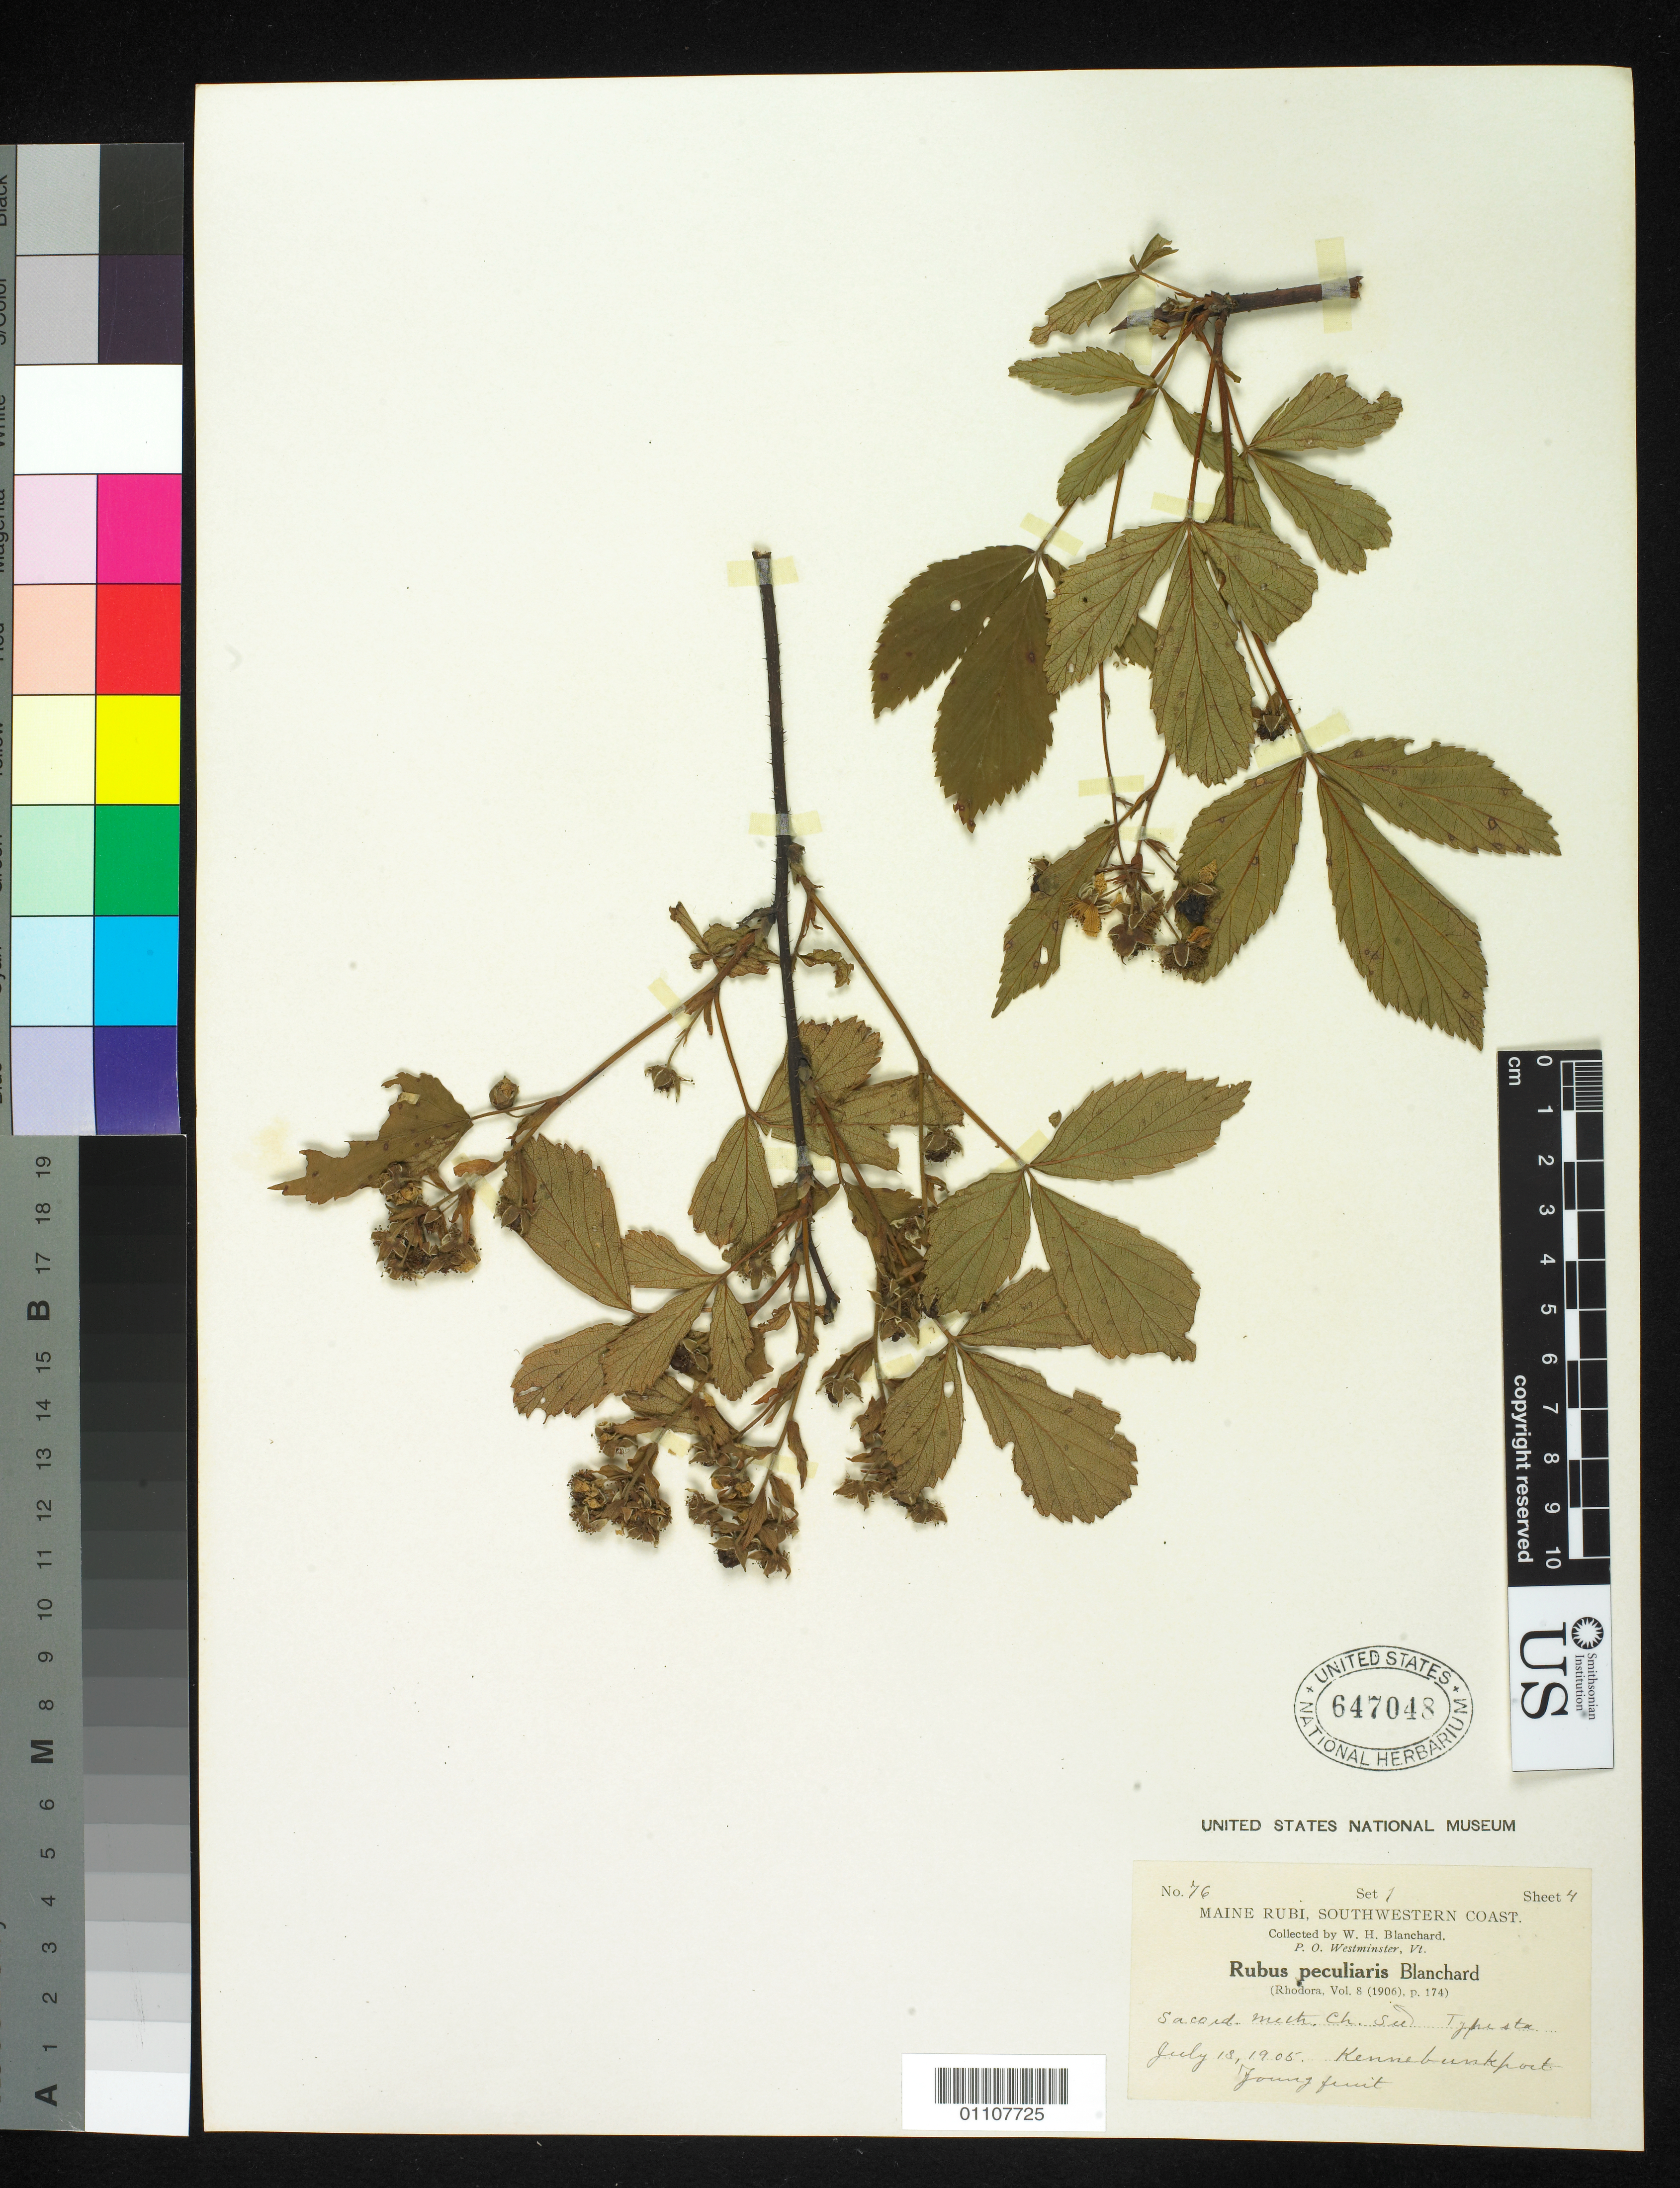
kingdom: Plantae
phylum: Tracheophyta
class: Magnoliopsida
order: Rosales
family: Rosaceae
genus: Rubus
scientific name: Rubus peculiaris Blanch., nom. illeg.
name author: Blanch.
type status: Syntype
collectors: W. H. Blanchard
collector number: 76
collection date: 1905-07-13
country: United States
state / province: Maine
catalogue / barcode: US 647048